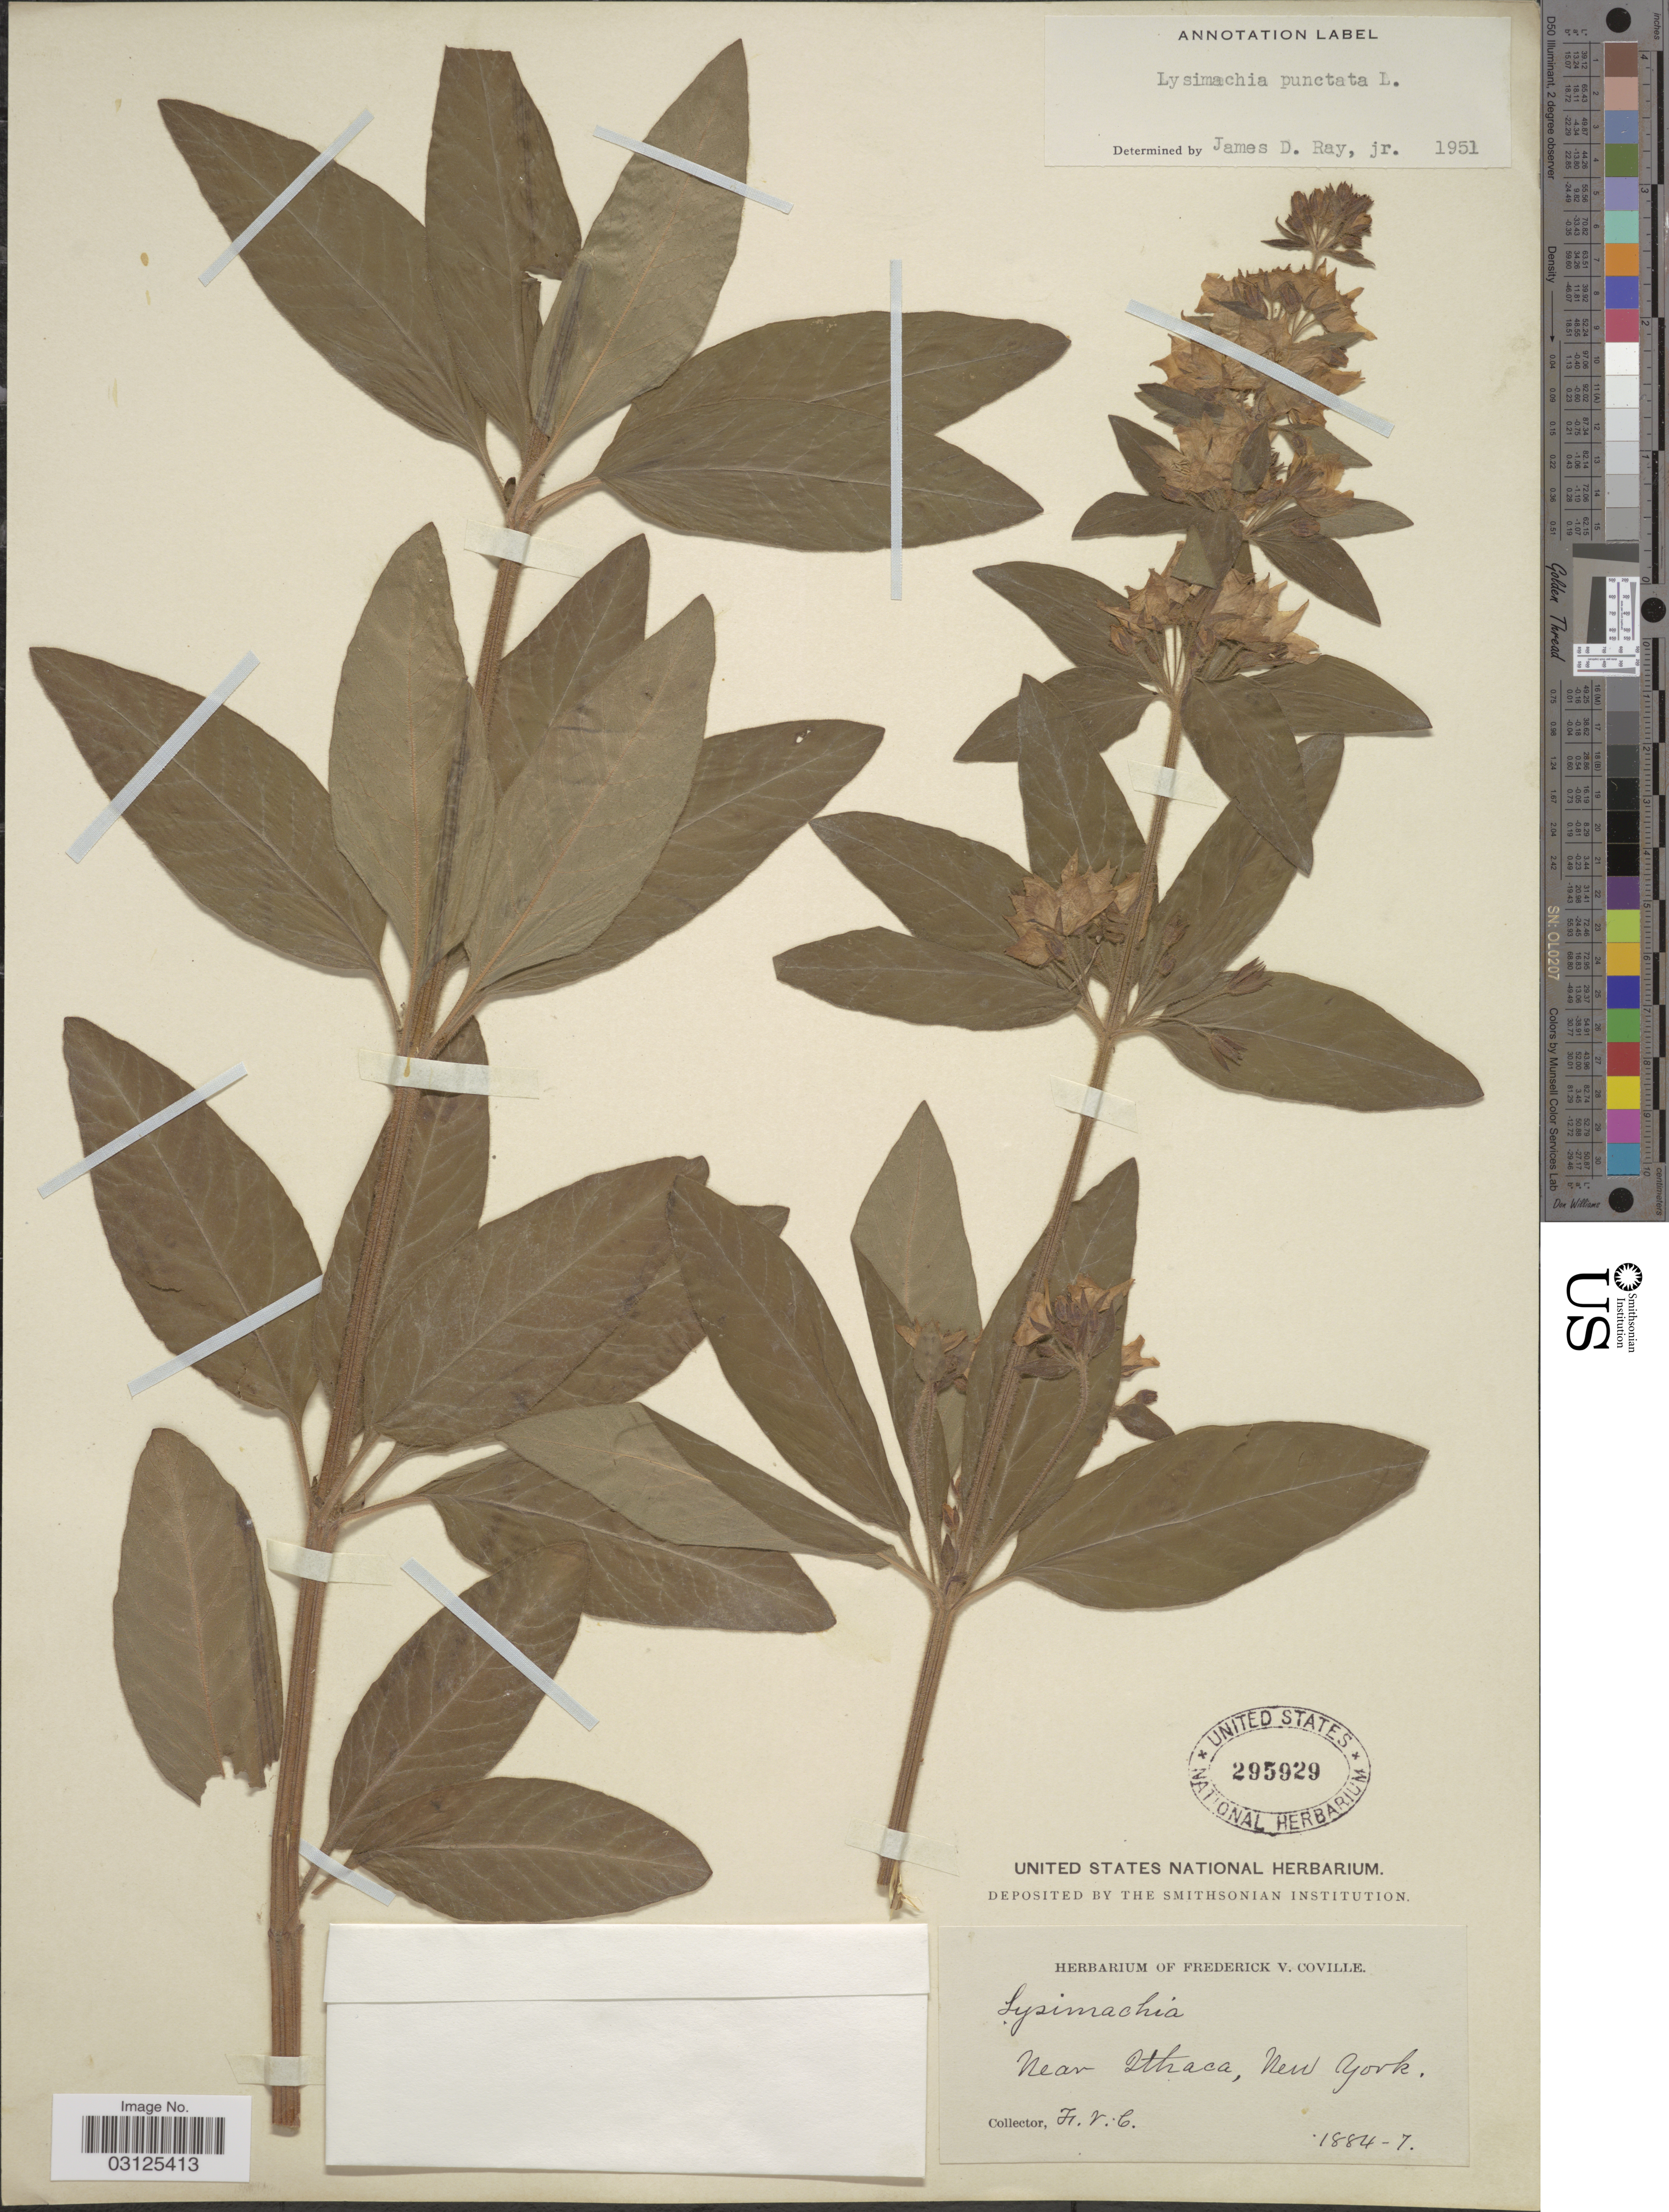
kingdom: Plantae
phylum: Tracheophyta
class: Magnoliopsida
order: Ericales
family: Primulaceae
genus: Lysimachia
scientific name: Lysimachia punctata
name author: L.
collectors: F. V. Coville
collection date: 1884/1887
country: United States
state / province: New York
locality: Near Ithaca, New York.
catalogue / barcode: US 295929